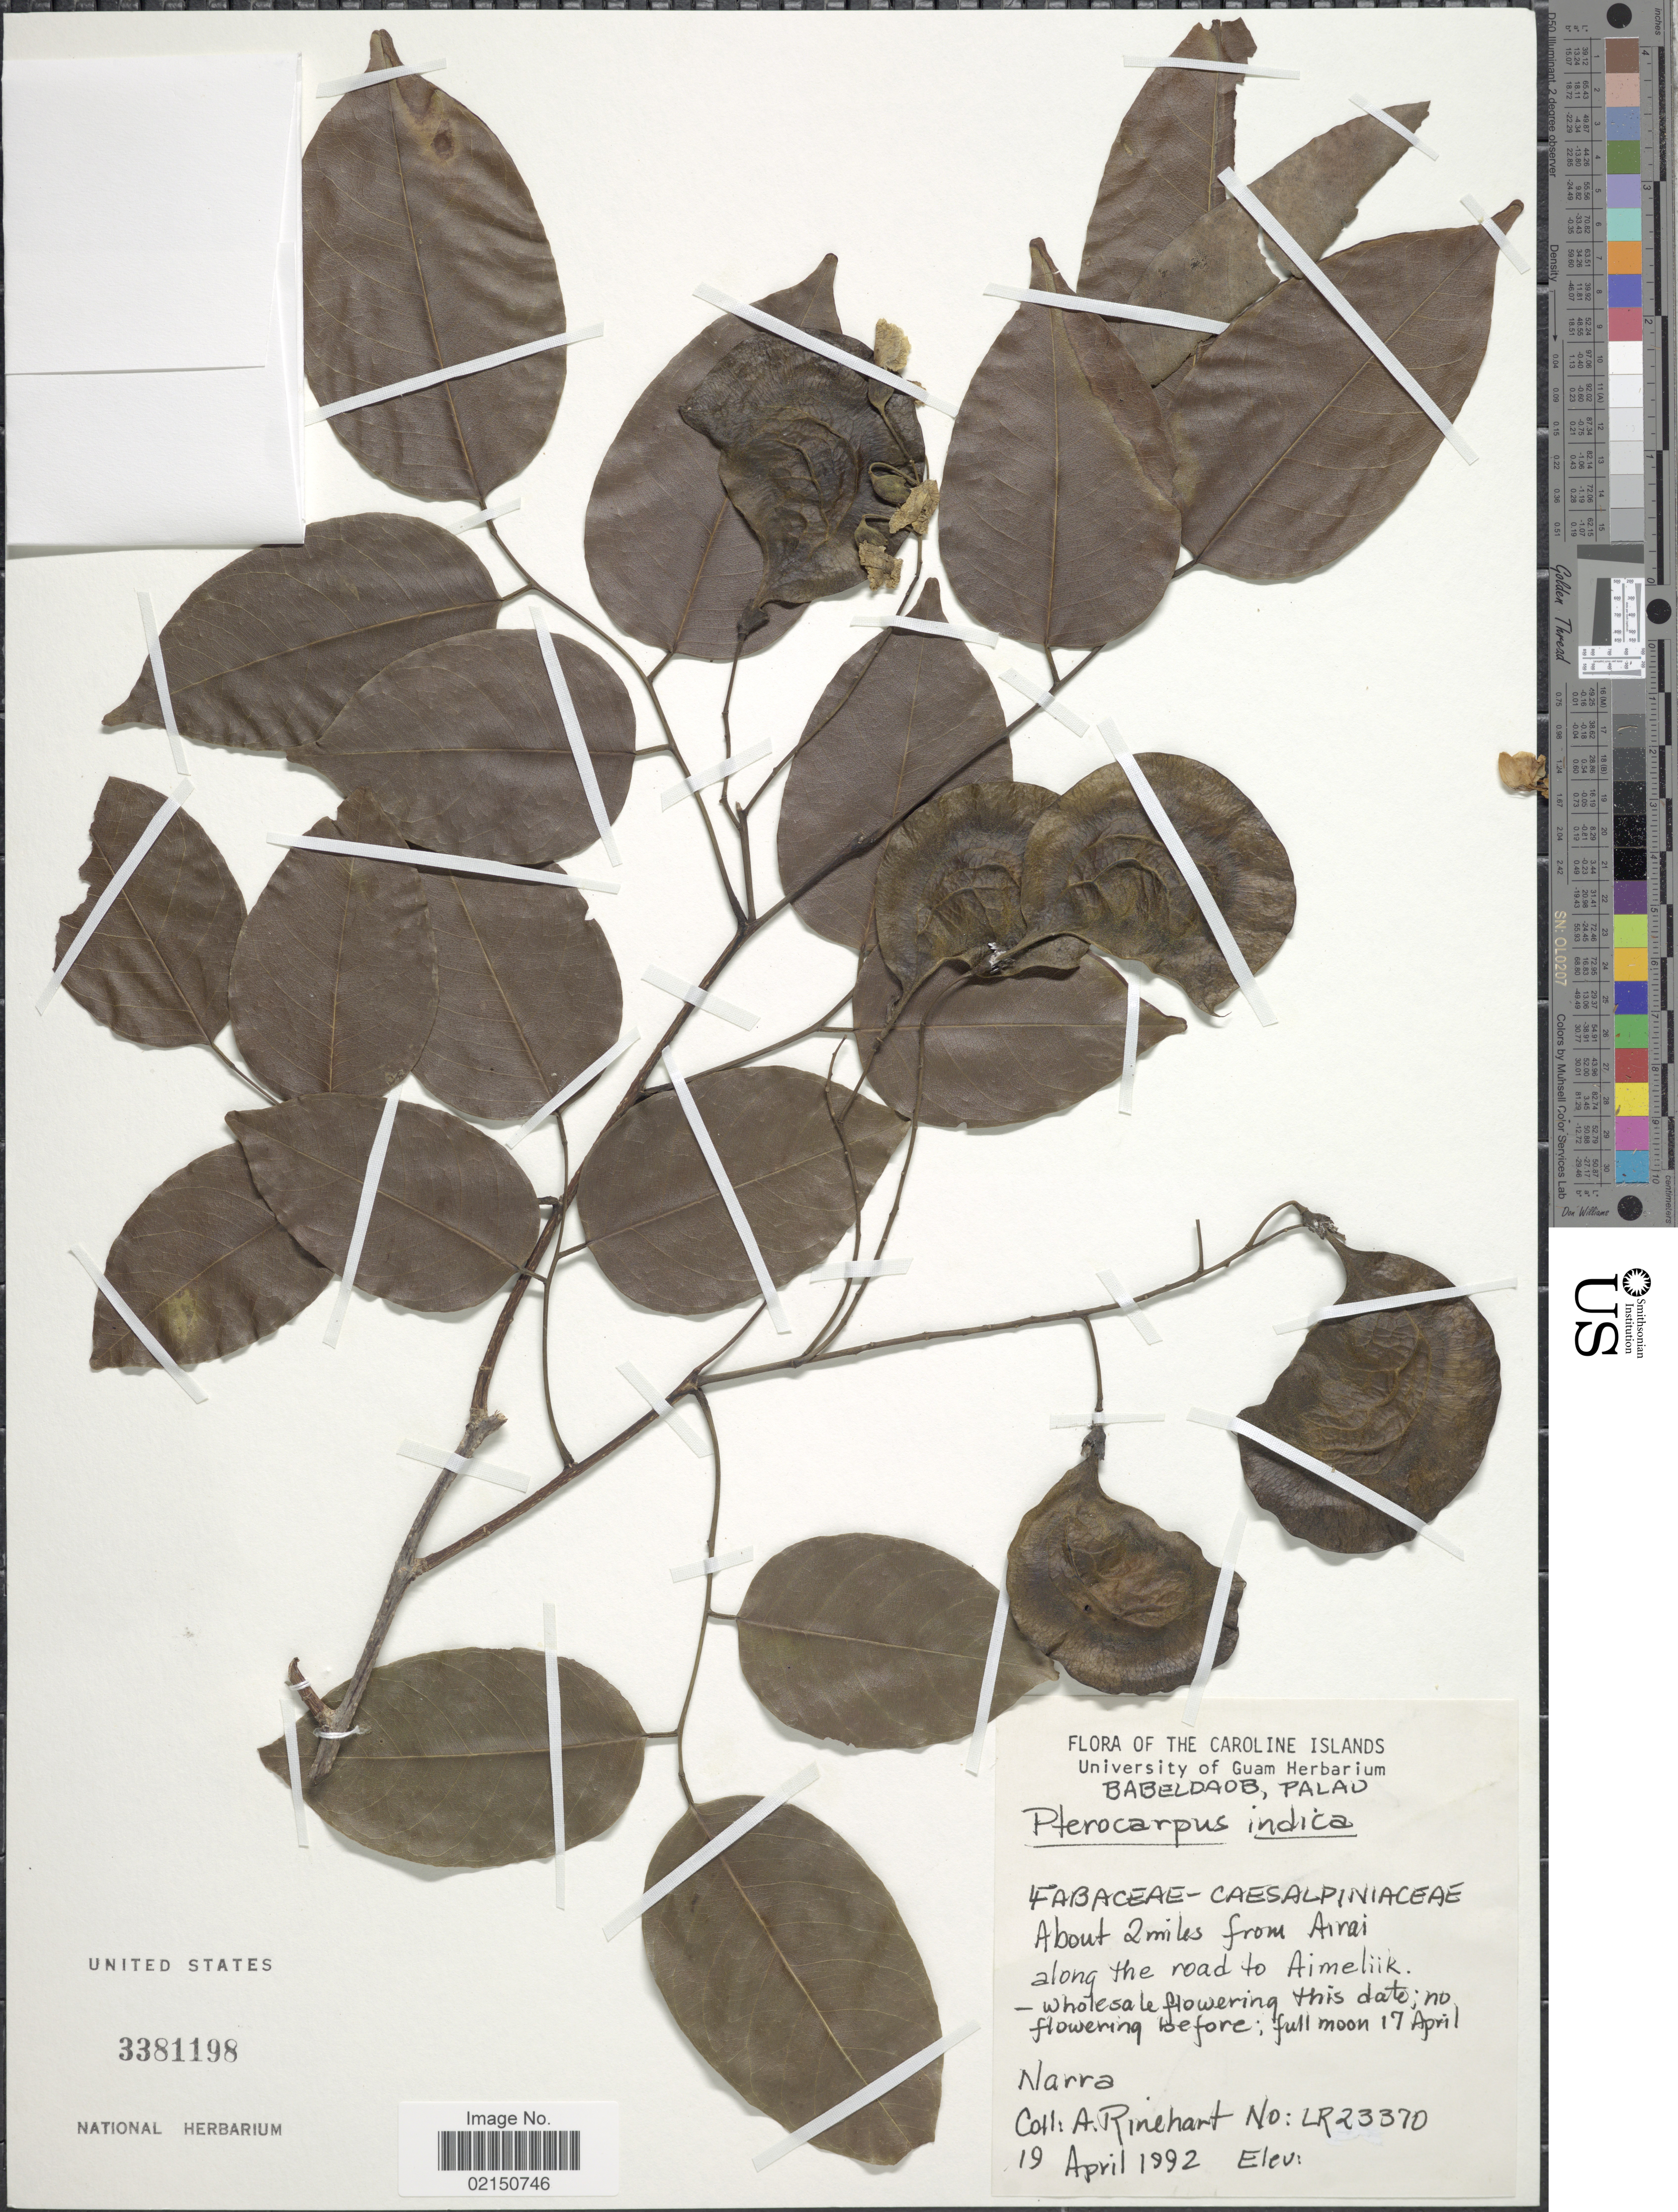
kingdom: Plantae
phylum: Tracheophyta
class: Magnoliopsida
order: Fabales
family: Fabaceae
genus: Pterocarpus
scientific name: Pterocarpus indicus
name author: Willd.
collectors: A. Rinehart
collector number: LR23370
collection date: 1992-04-19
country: Palau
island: Babeldaob [Babelthuap]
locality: Babeldaob, Palau. About 2 miles from Airai. along the road to Aimeliik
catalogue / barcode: US 3381198